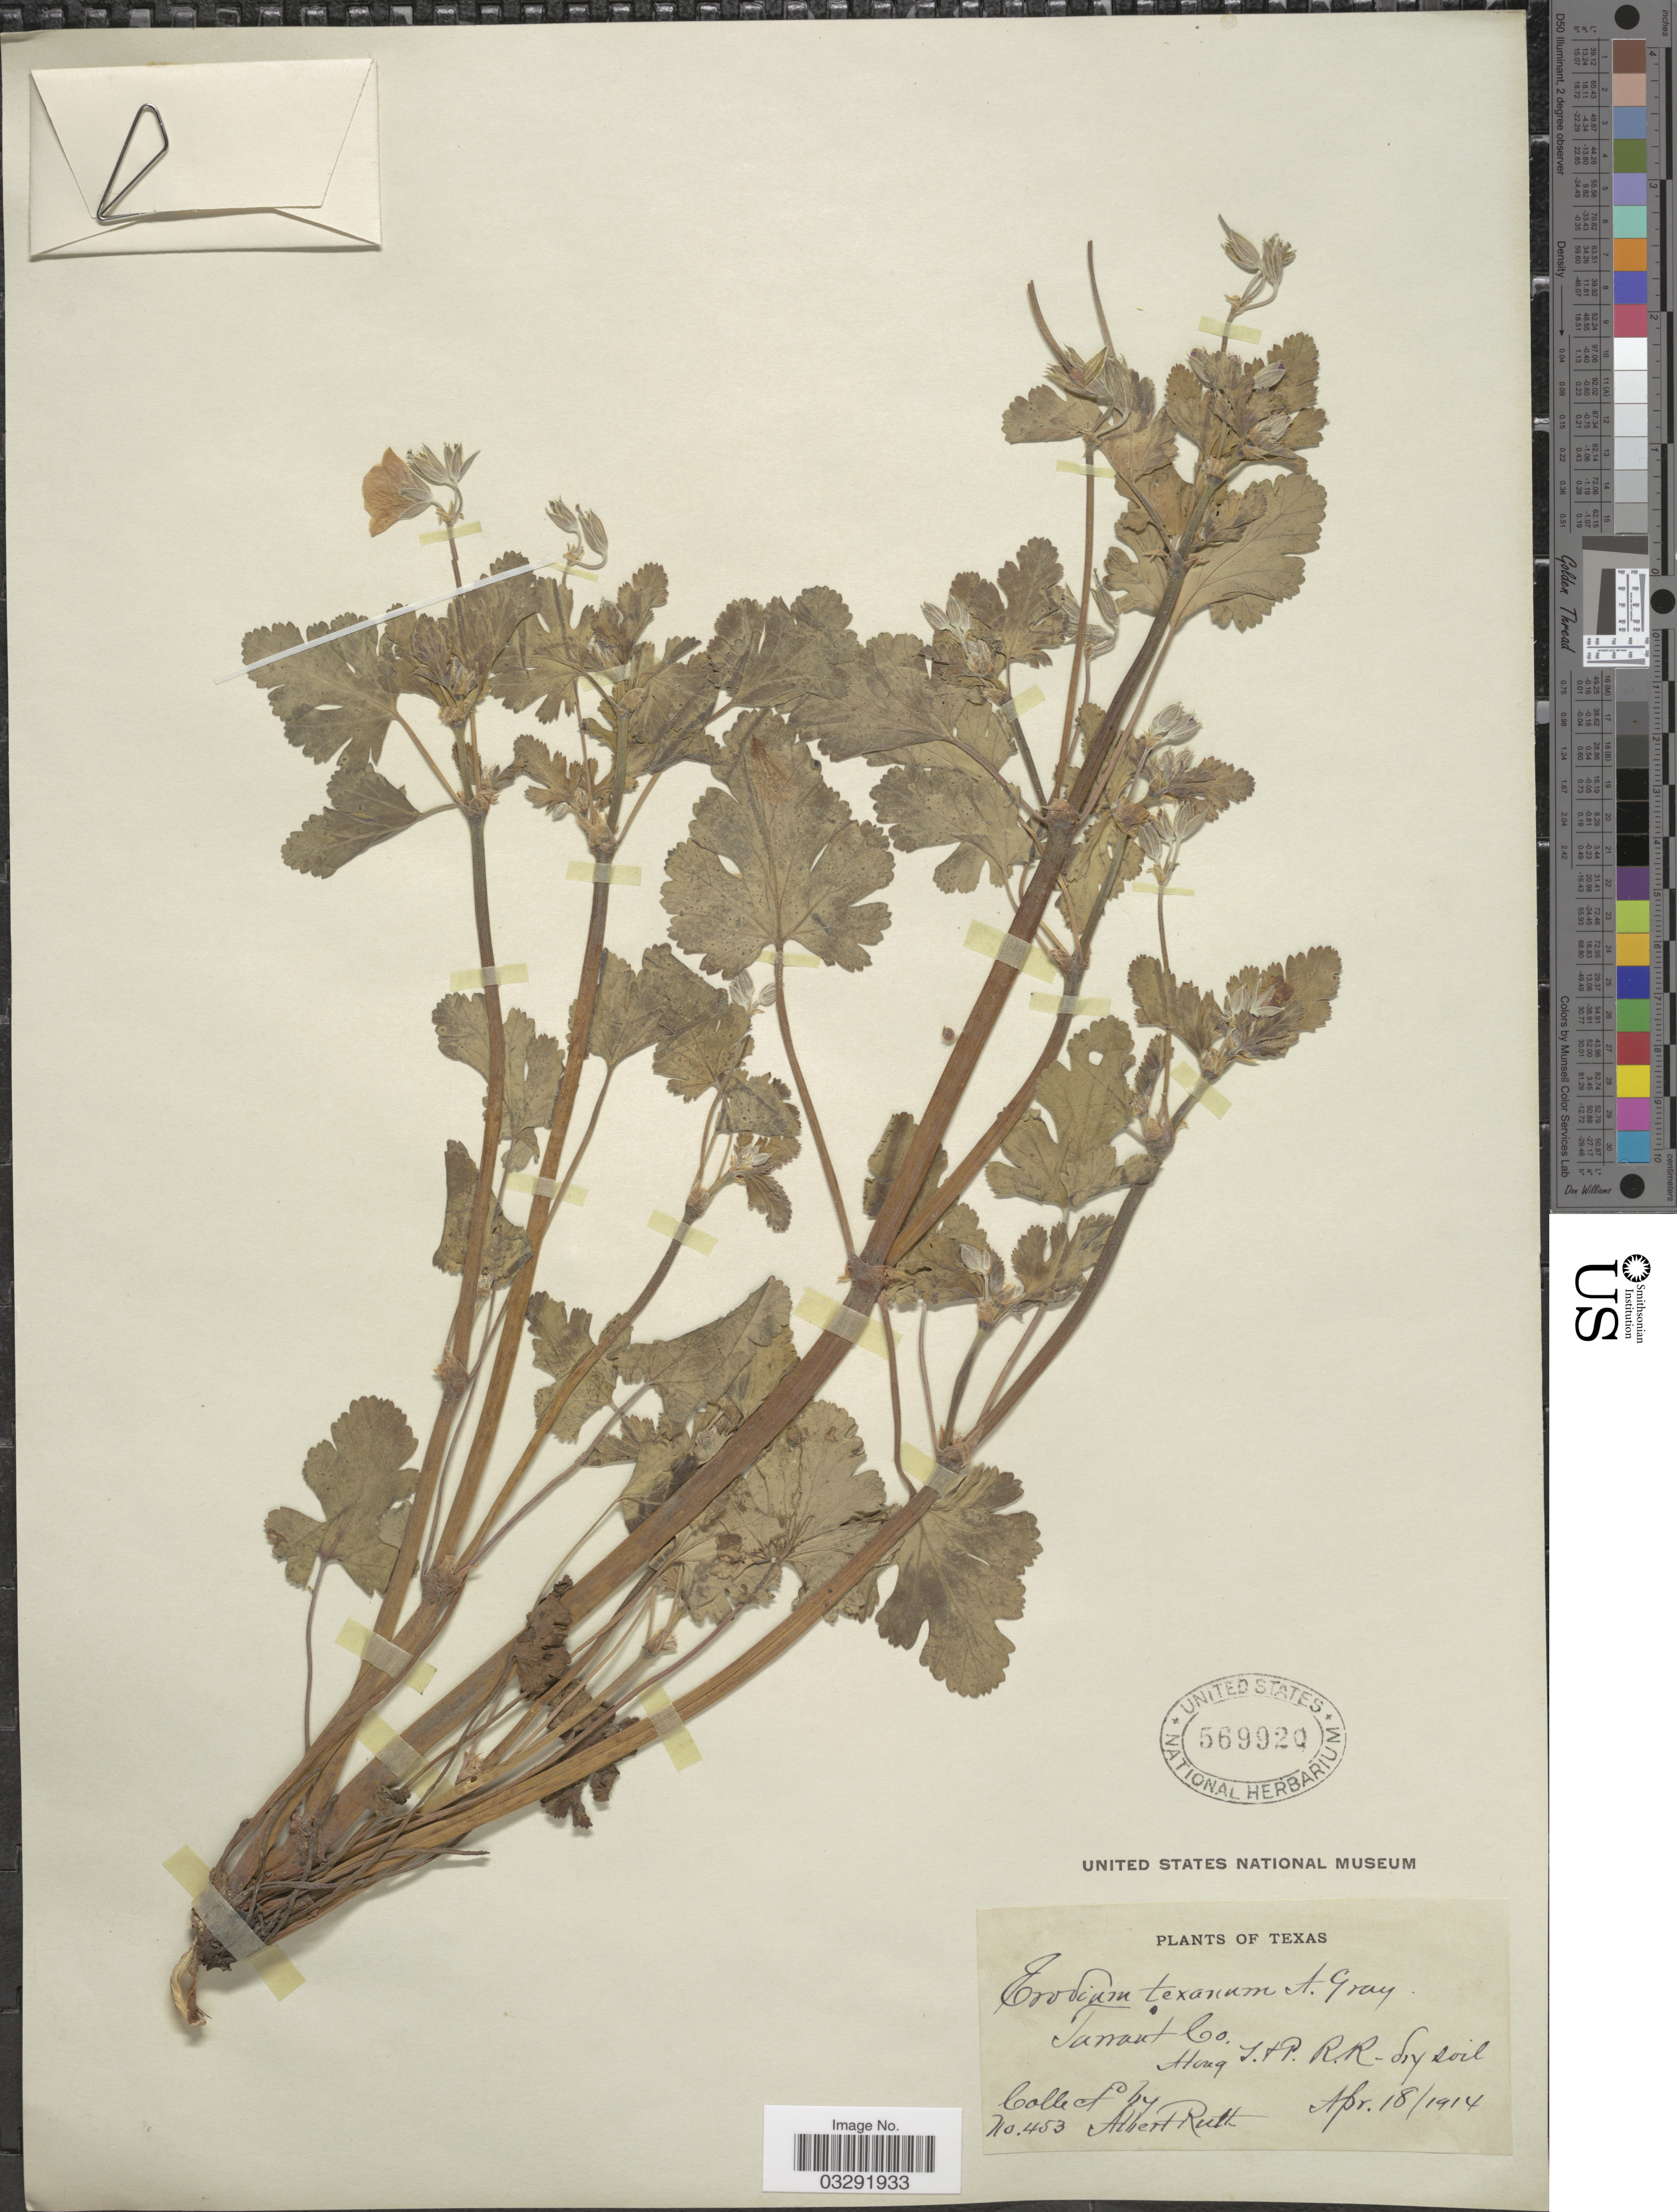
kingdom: Plantae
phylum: Tracheophyta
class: Magnoliopsida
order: Geraniales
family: Geraniaceae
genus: Erodium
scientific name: Erodium texanum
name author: A. Gray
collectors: A. Ruth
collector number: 453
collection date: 1914-04-18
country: United States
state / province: Texas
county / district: Tarrant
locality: Tarrant Co., Along T.&P. R.R. [Texas & Pacific railroad]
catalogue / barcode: US 569920